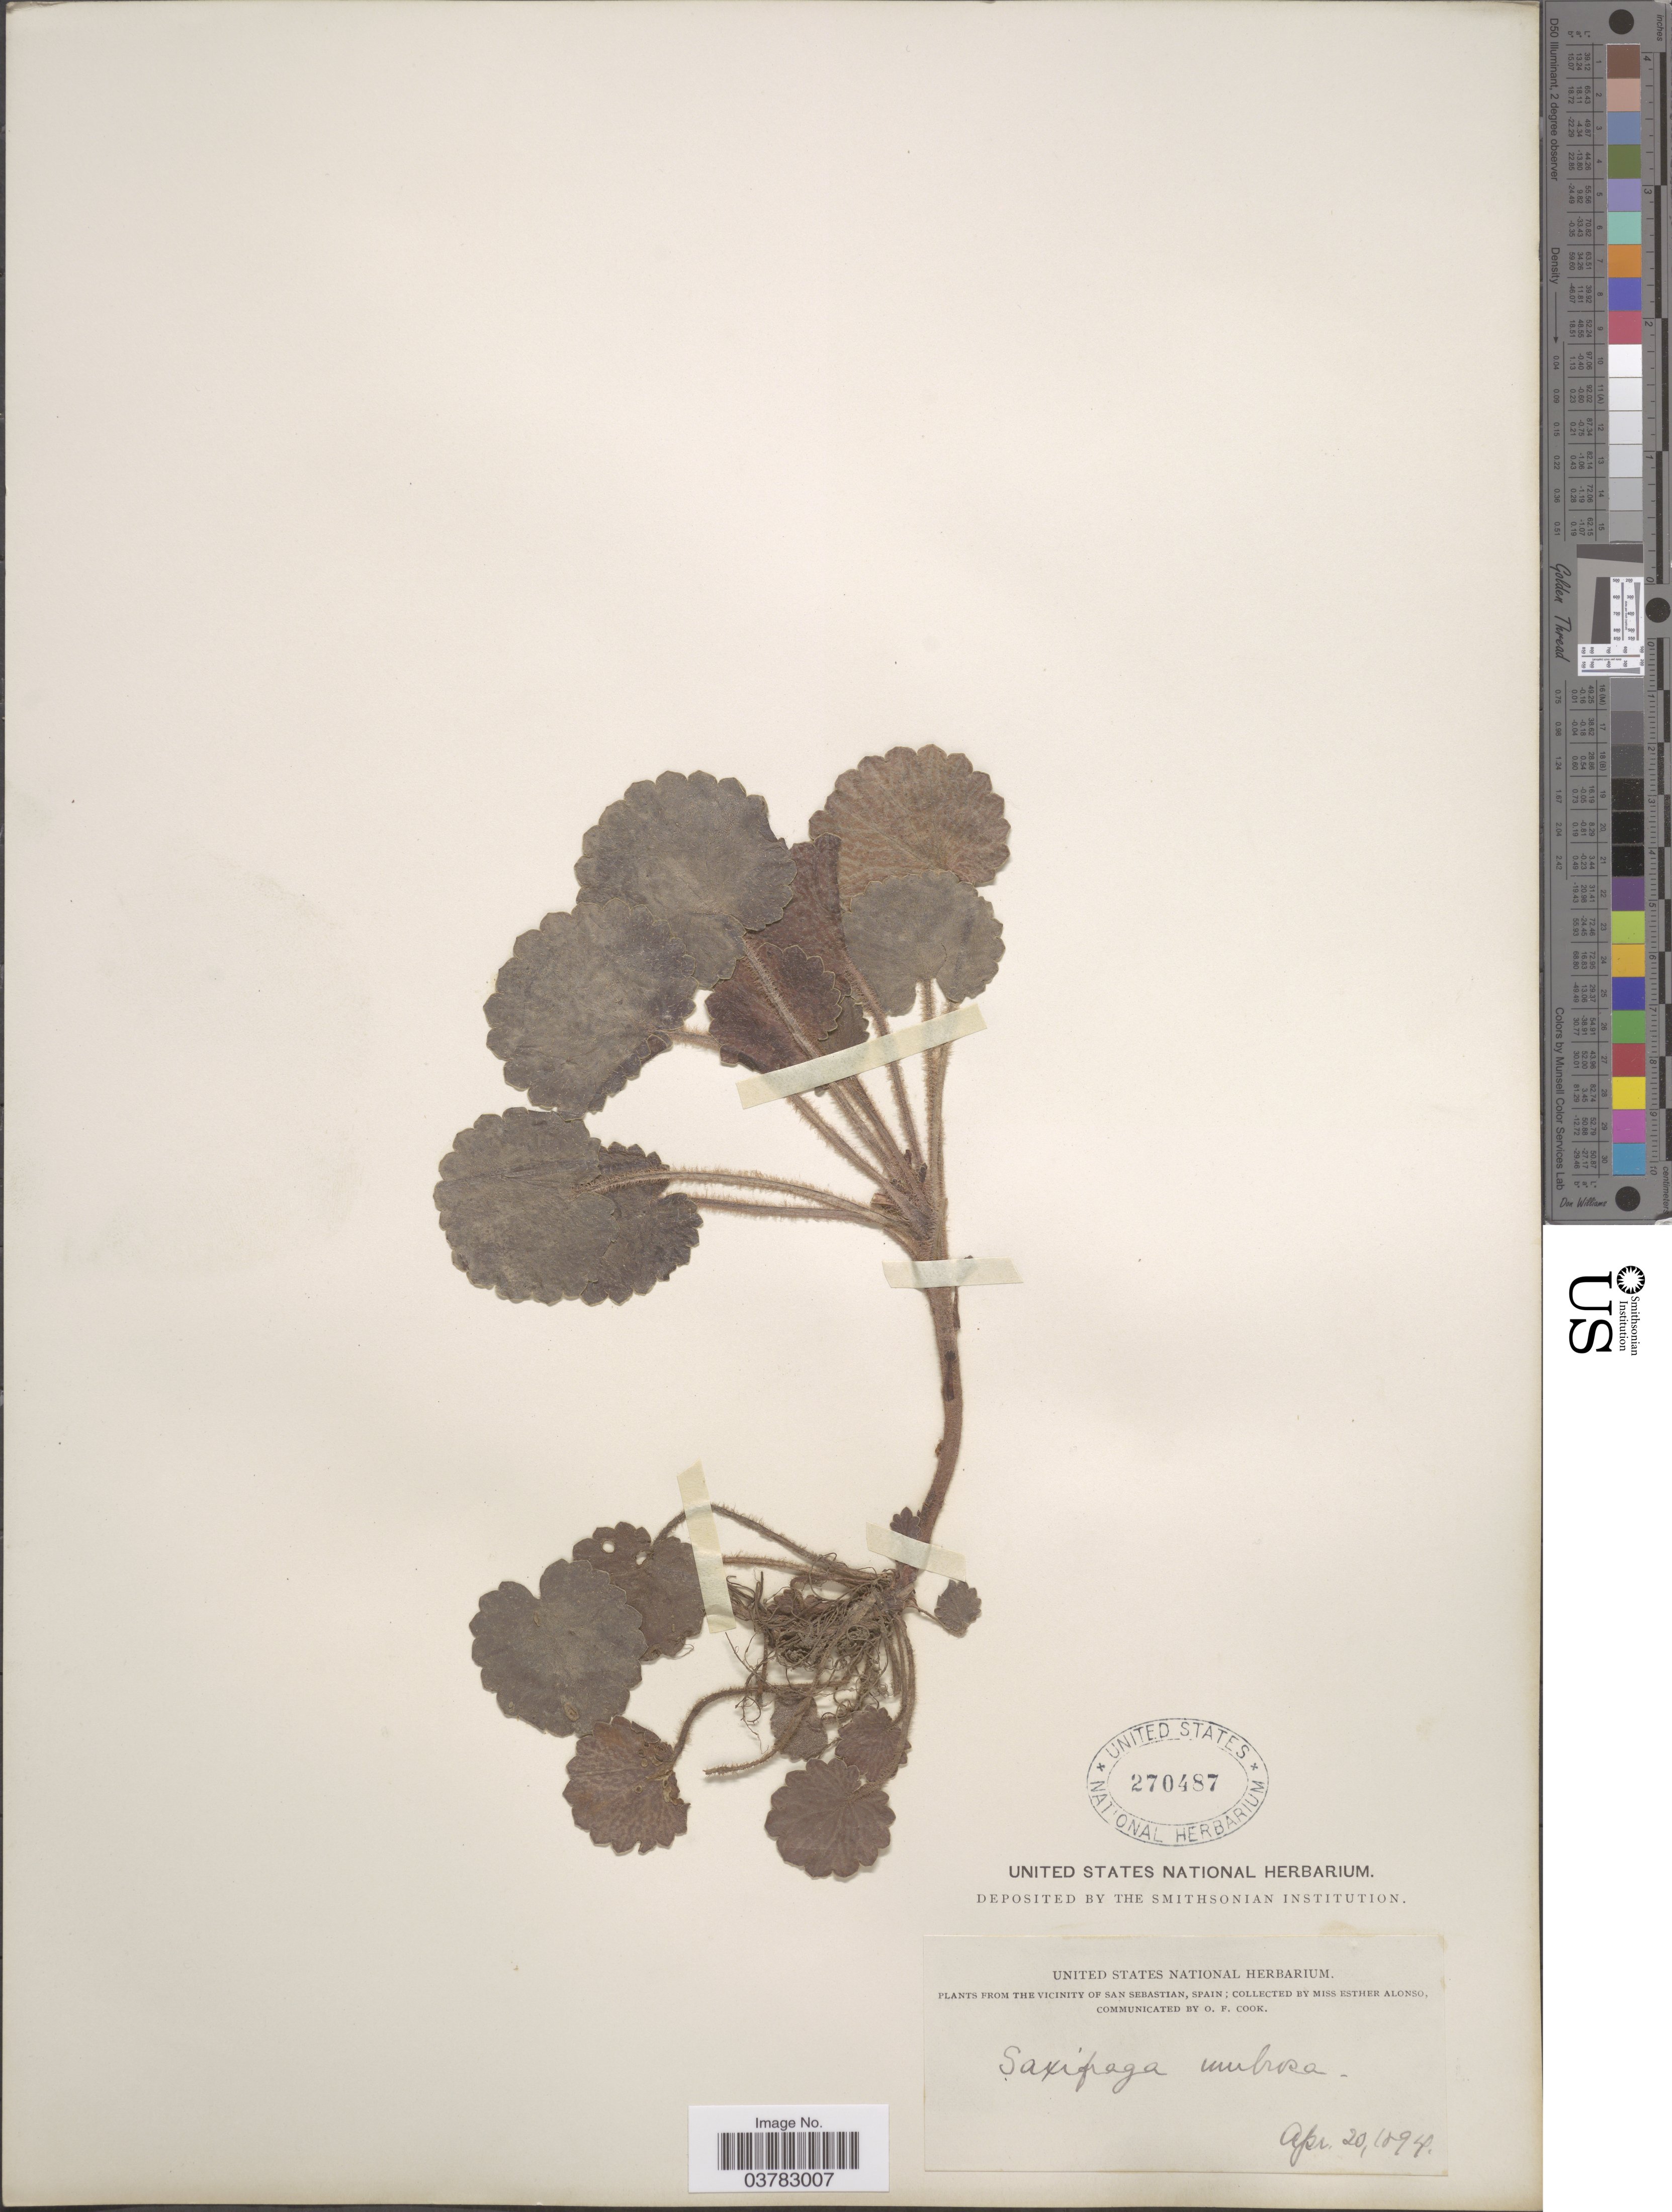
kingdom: Plantae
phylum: Tracheophyta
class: Magnoliopsida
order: Saxifragales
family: Saxifragaceae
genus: Saxifraga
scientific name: Saxifraga umbrosa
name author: L.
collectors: E. Alonso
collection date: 1894-04-20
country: Spain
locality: The Vicinity of San Sebastian.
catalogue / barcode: US 270487